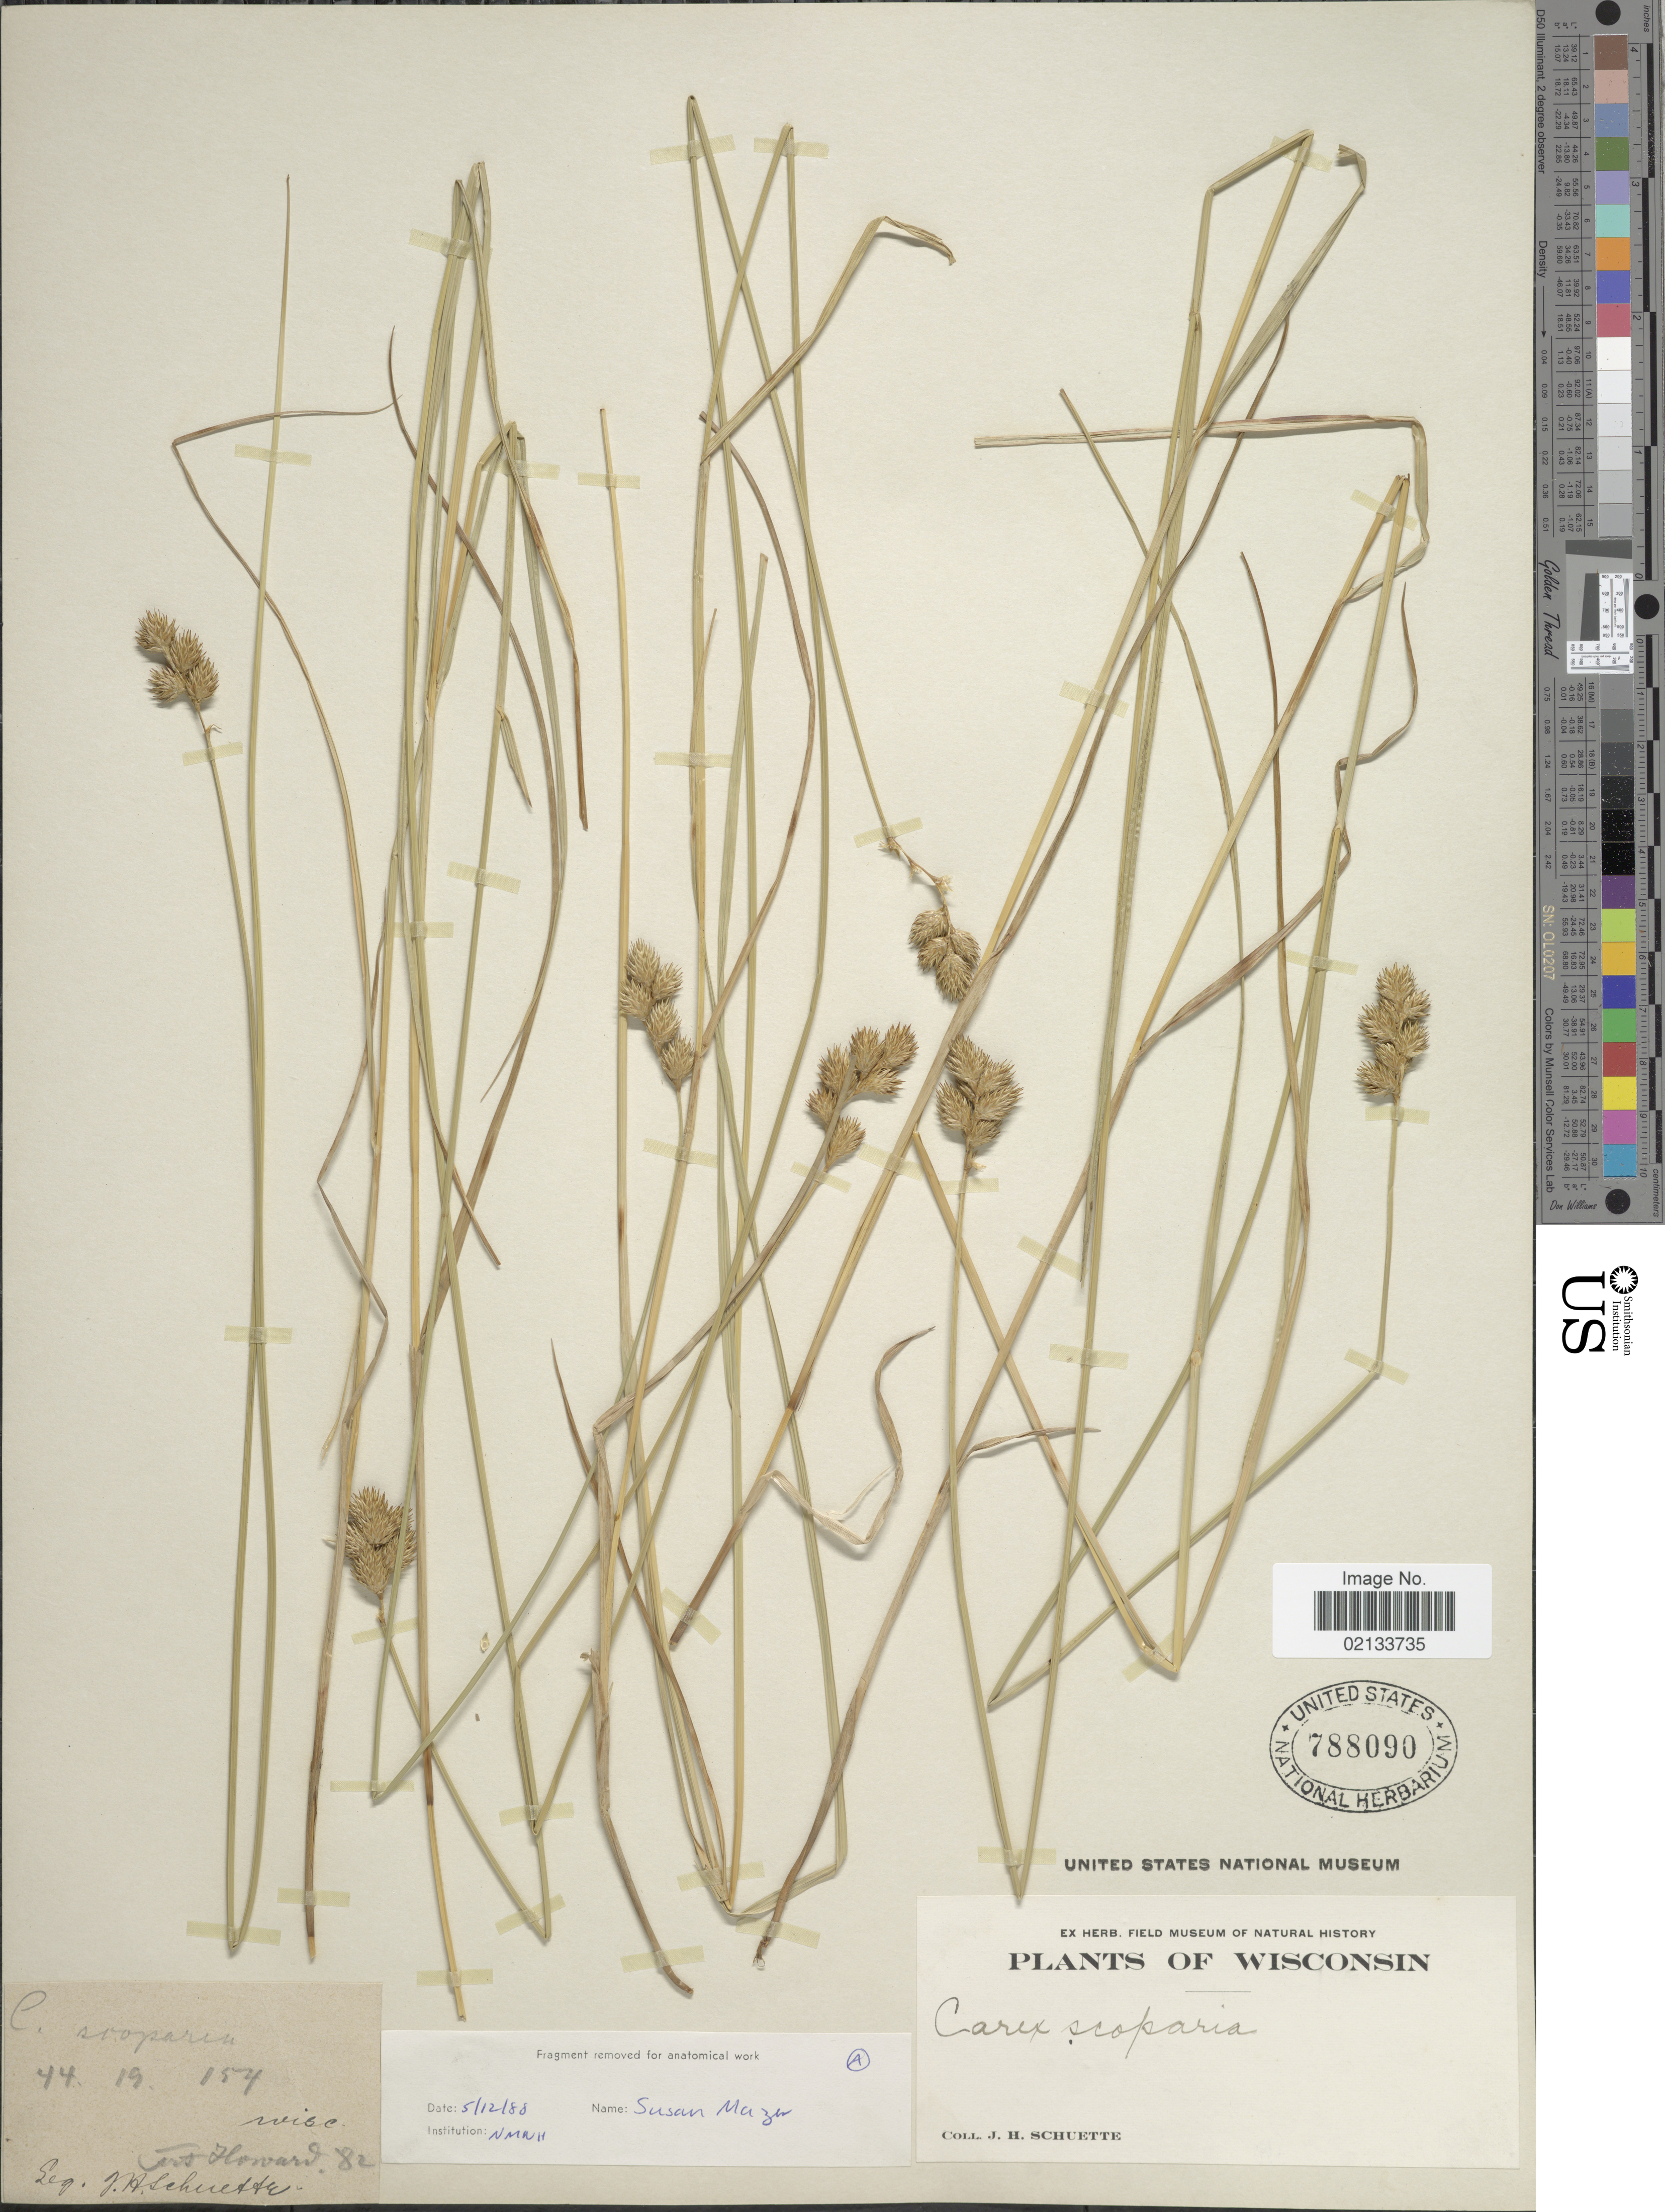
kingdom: Plantae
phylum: Tracheophyta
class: Liliopsida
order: Poales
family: Cyperaceae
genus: Carex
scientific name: Carex scoparia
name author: Schkuhr ex Willd.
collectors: J. H. Schuette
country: United States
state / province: Wisconsin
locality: Fort Howard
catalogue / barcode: US 788090